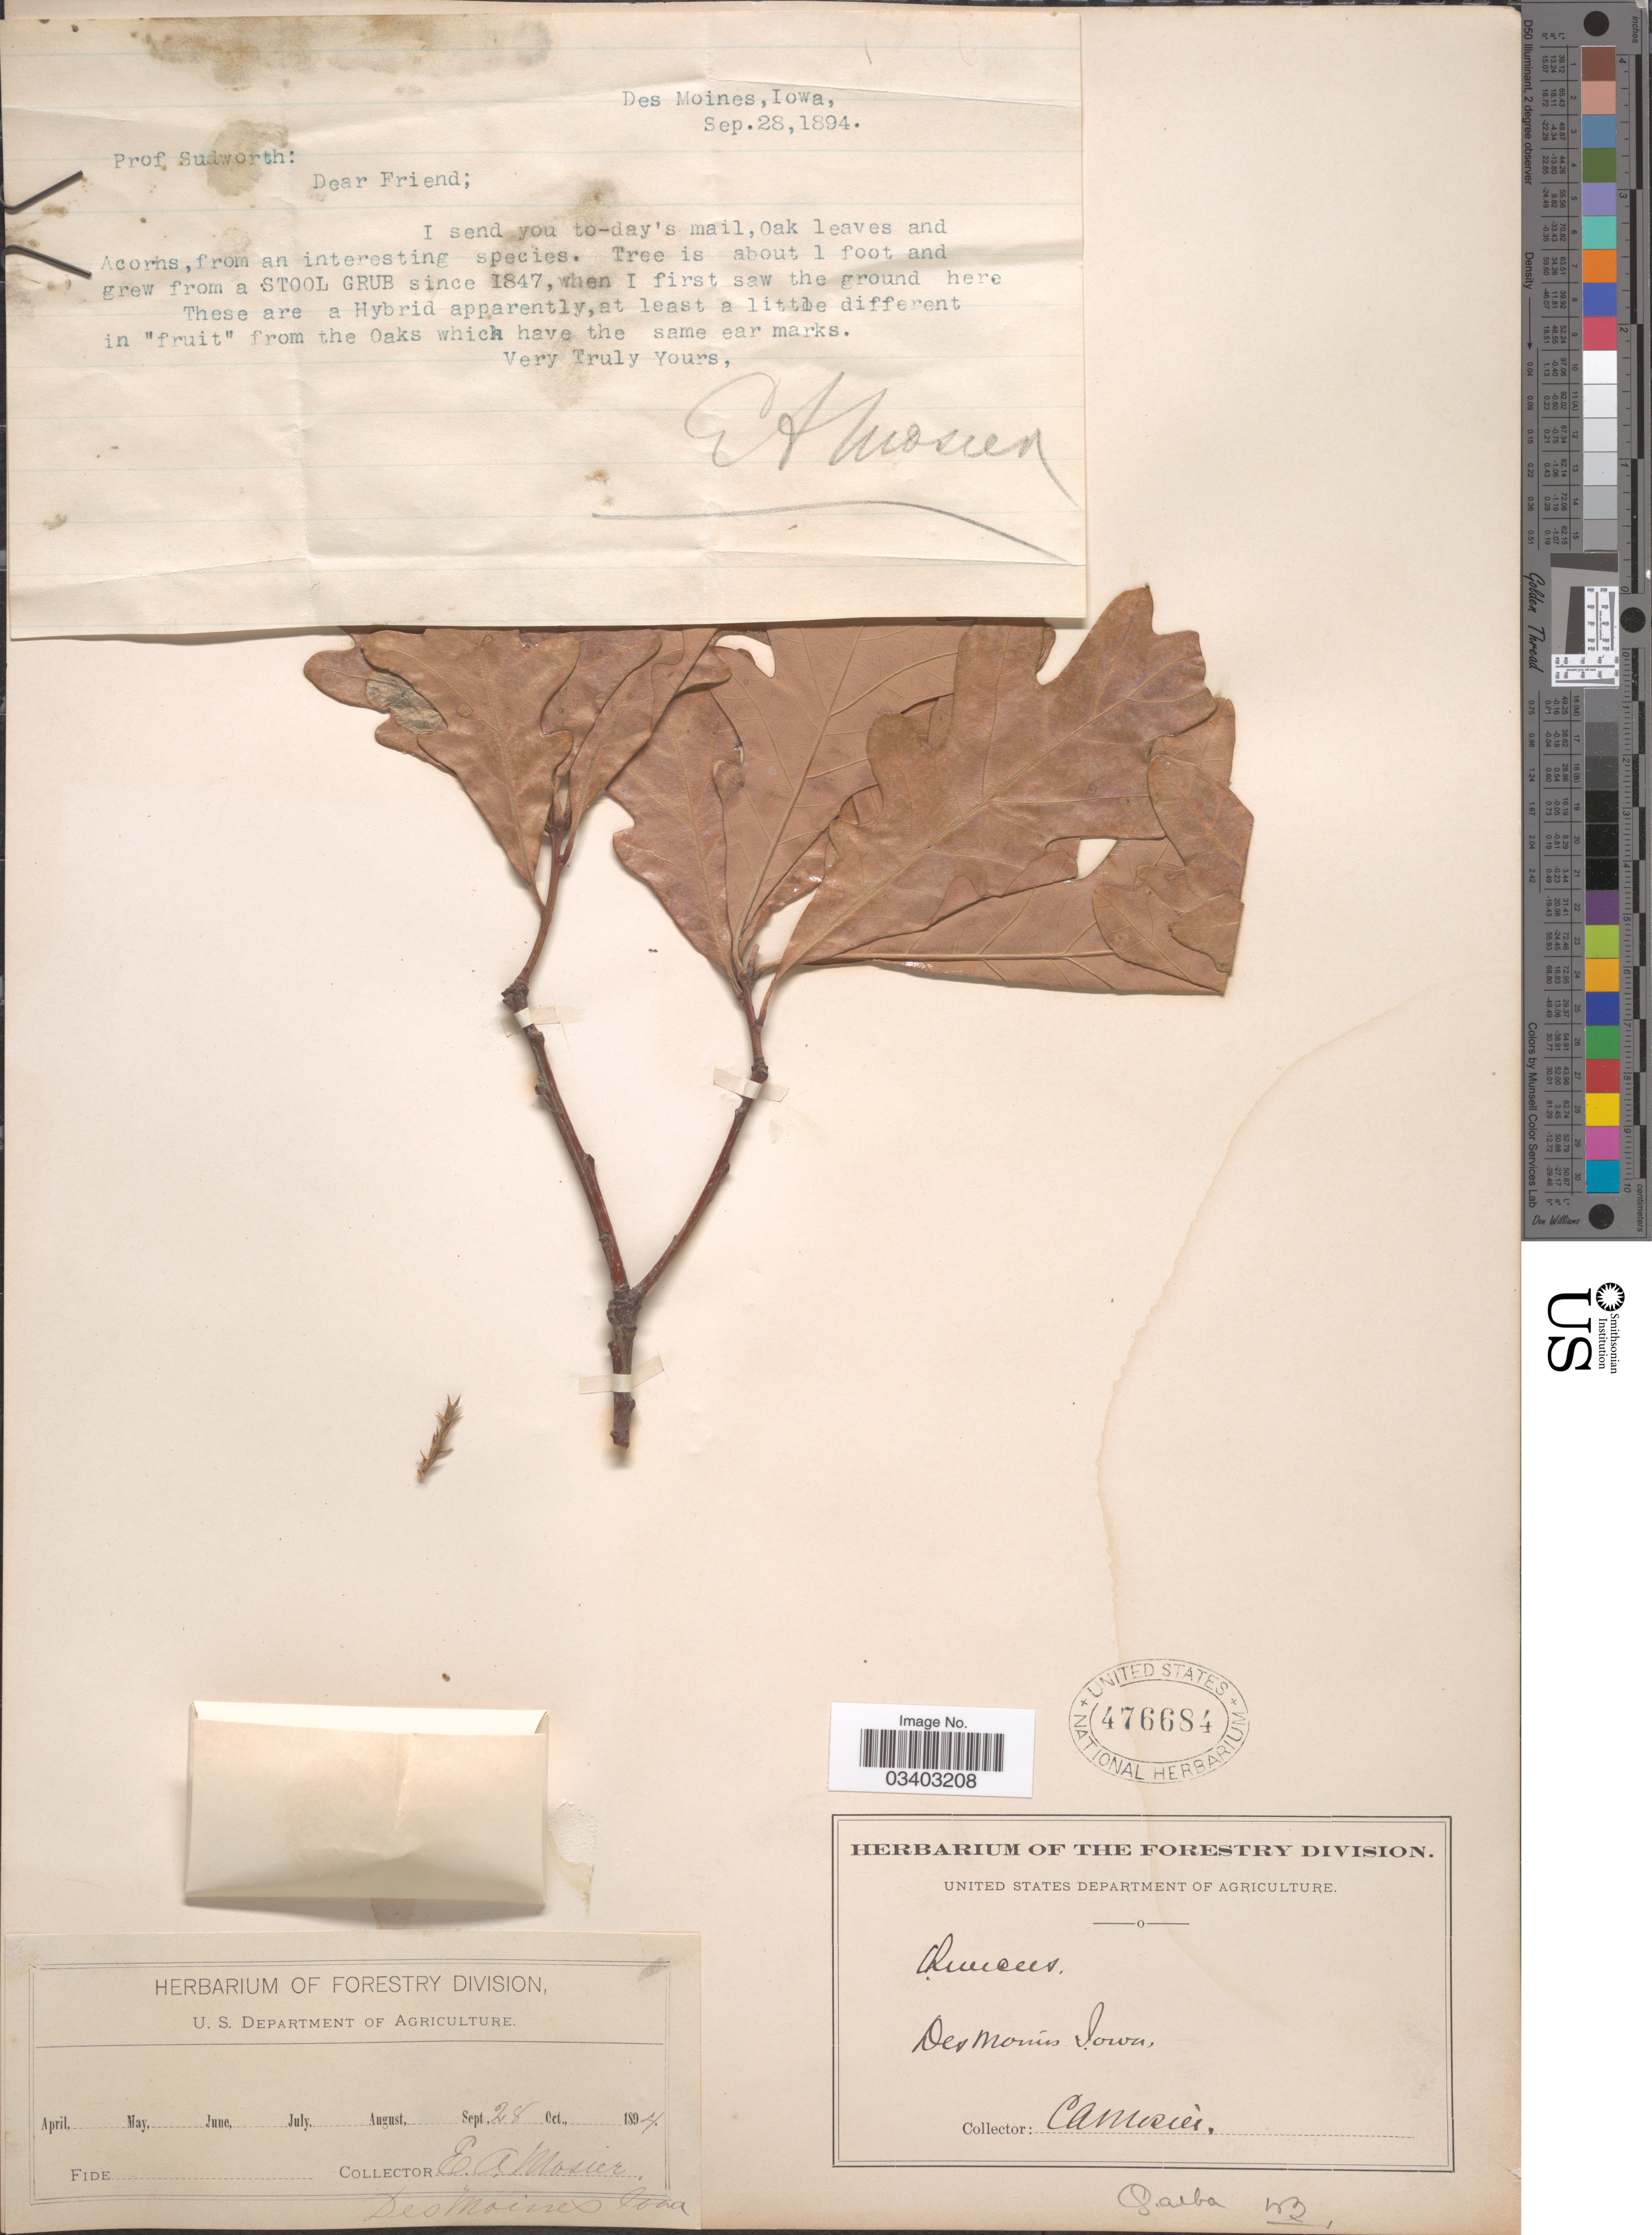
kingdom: Plantae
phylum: Tracheophyta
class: Magnoliopsida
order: Fagales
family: Fagaceae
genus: Quercus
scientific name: Quercus alba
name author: L.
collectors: C. A. Mosier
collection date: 1894-09-28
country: United States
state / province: Iowa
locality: Des Moines [unsure placement]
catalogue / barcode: US 476684